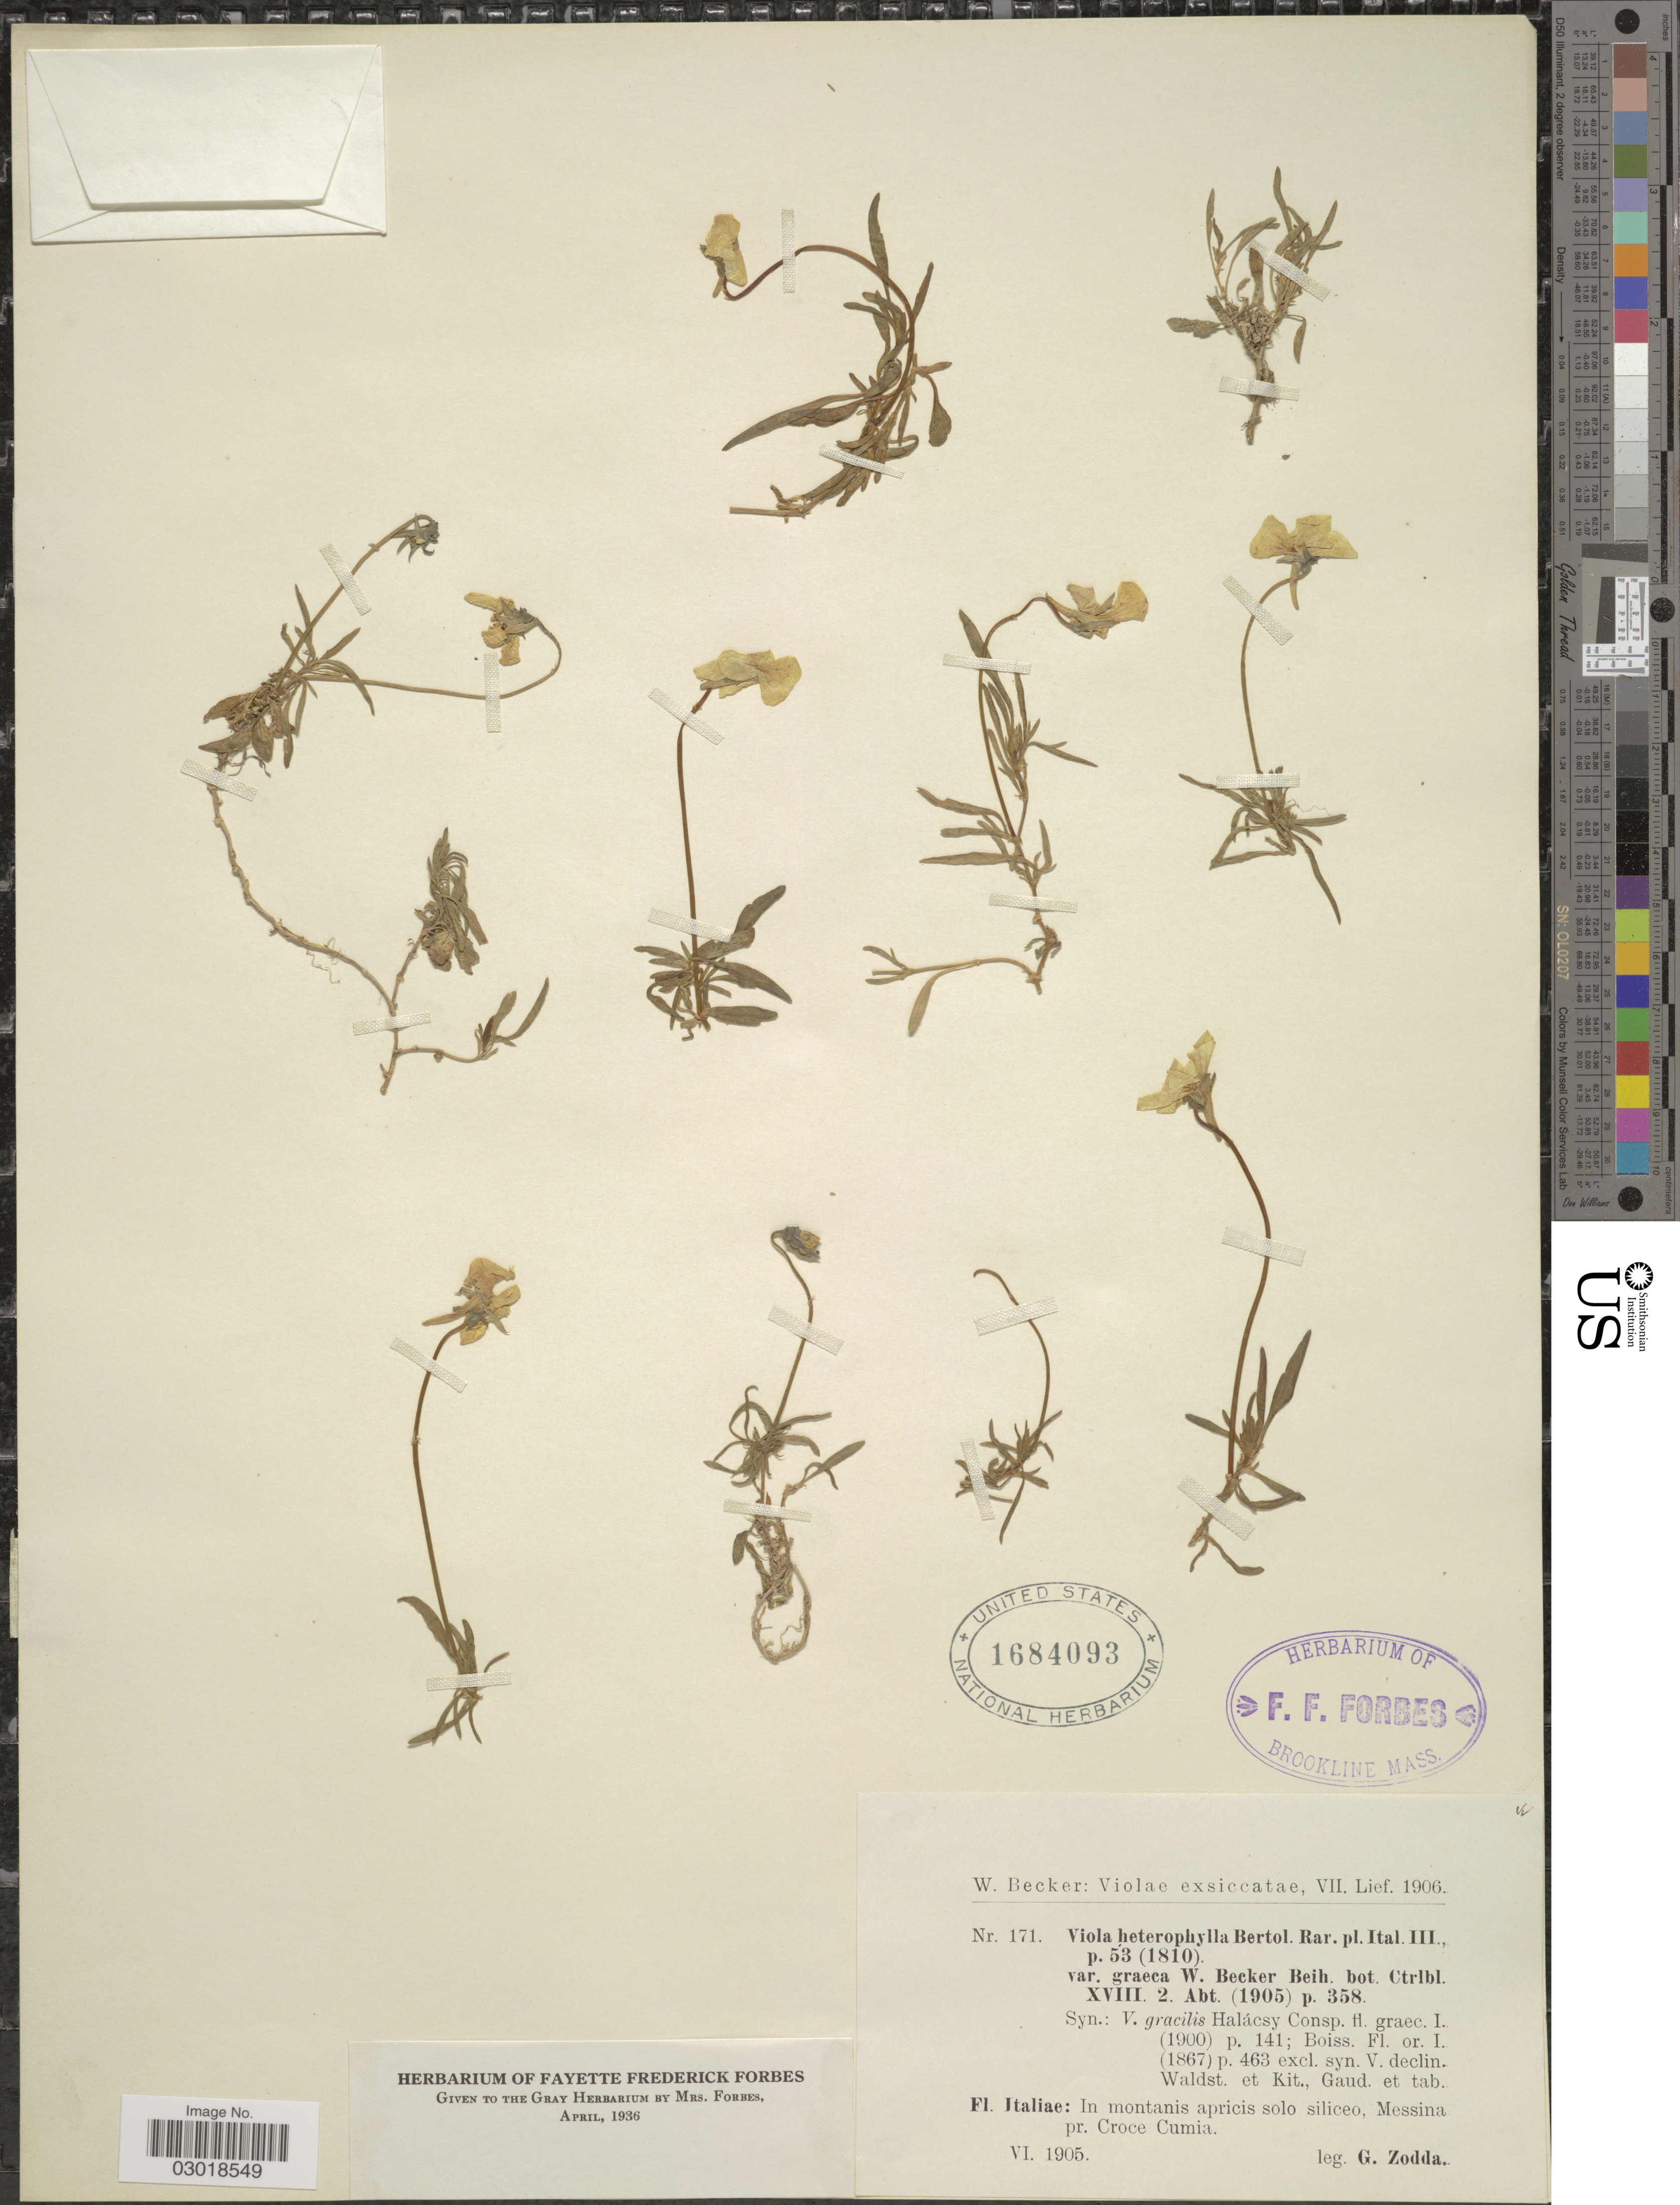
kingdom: Plantae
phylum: Tracheophyta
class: Magnoliopsida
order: Malpighiales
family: Violaceae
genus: Viola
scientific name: Viola heterophylla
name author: Muhl.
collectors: G. Zodda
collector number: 171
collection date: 1905-06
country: Italy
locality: In montanis apricis solo siliceo, Messina pr. Croce Cumia.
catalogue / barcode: US 1684093